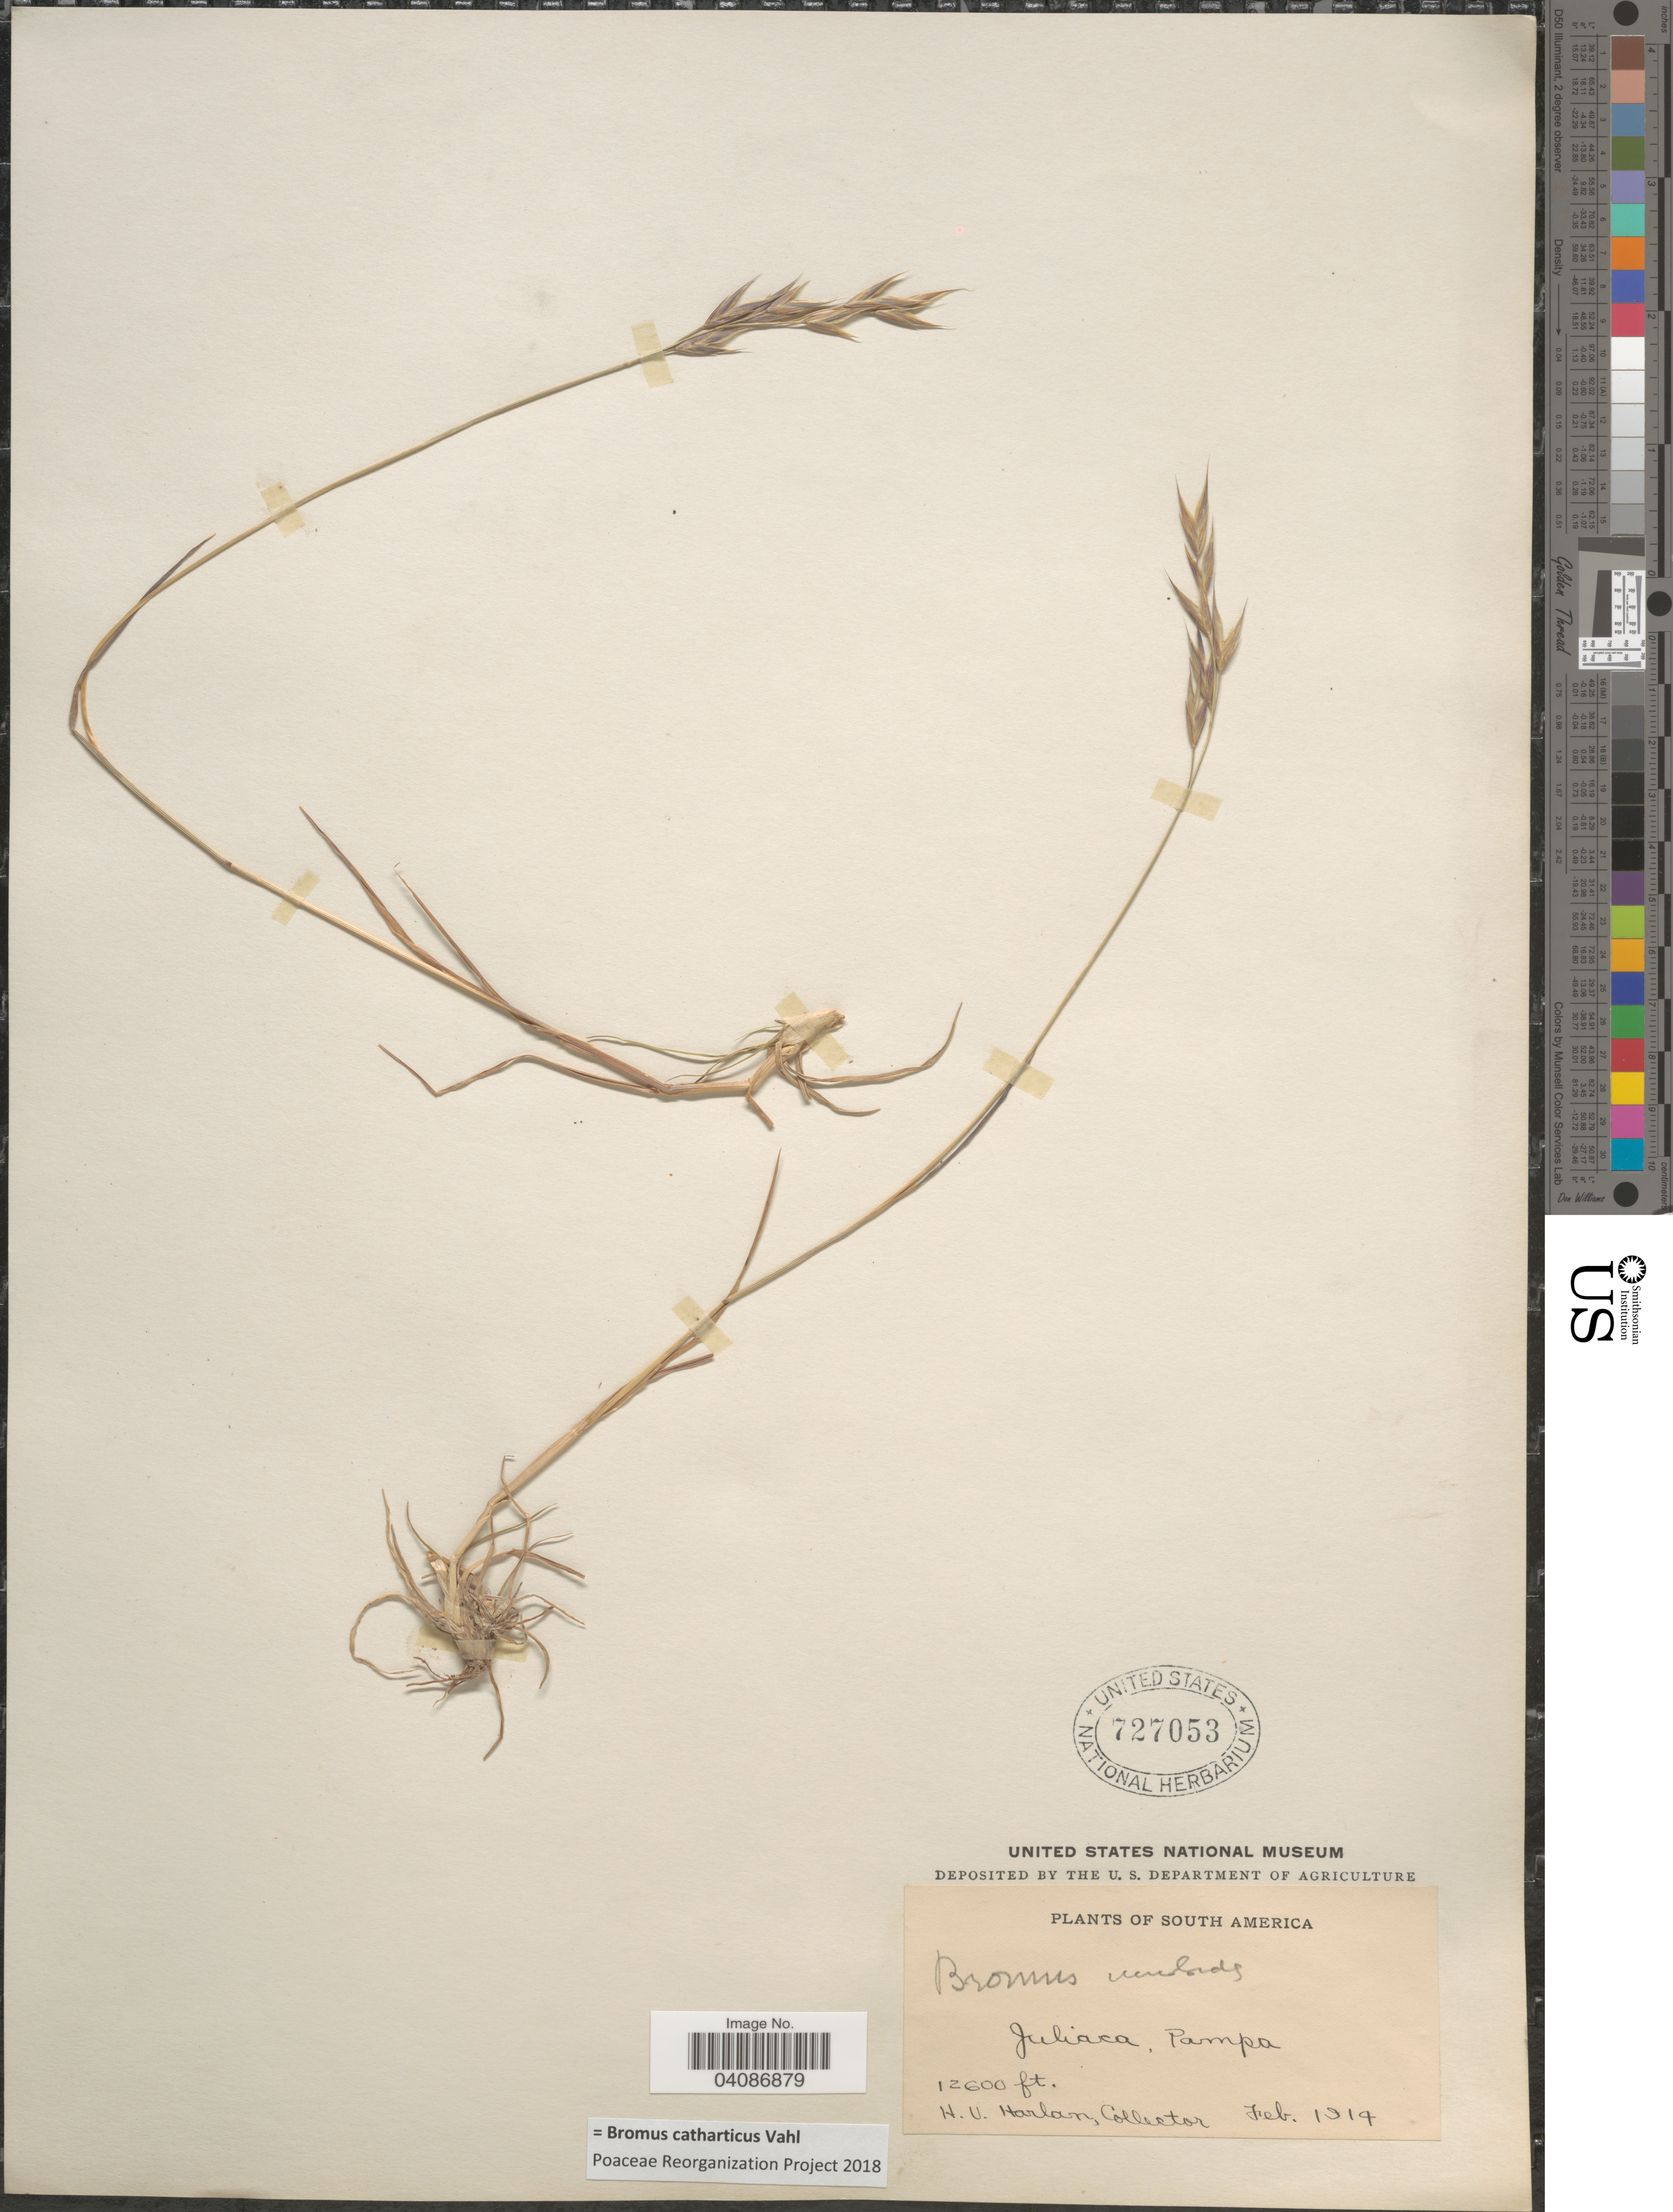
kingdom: Plantae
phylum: Tracheophyta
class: Liliopsida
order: Poales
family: Poaceae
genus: Bromus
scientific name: Bromus catharticus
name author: Vahl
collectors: H. Harlan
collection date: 1914-02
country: Argentina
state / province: La Pampa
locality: Juliaca.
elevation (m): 3840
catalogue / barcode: US 727053